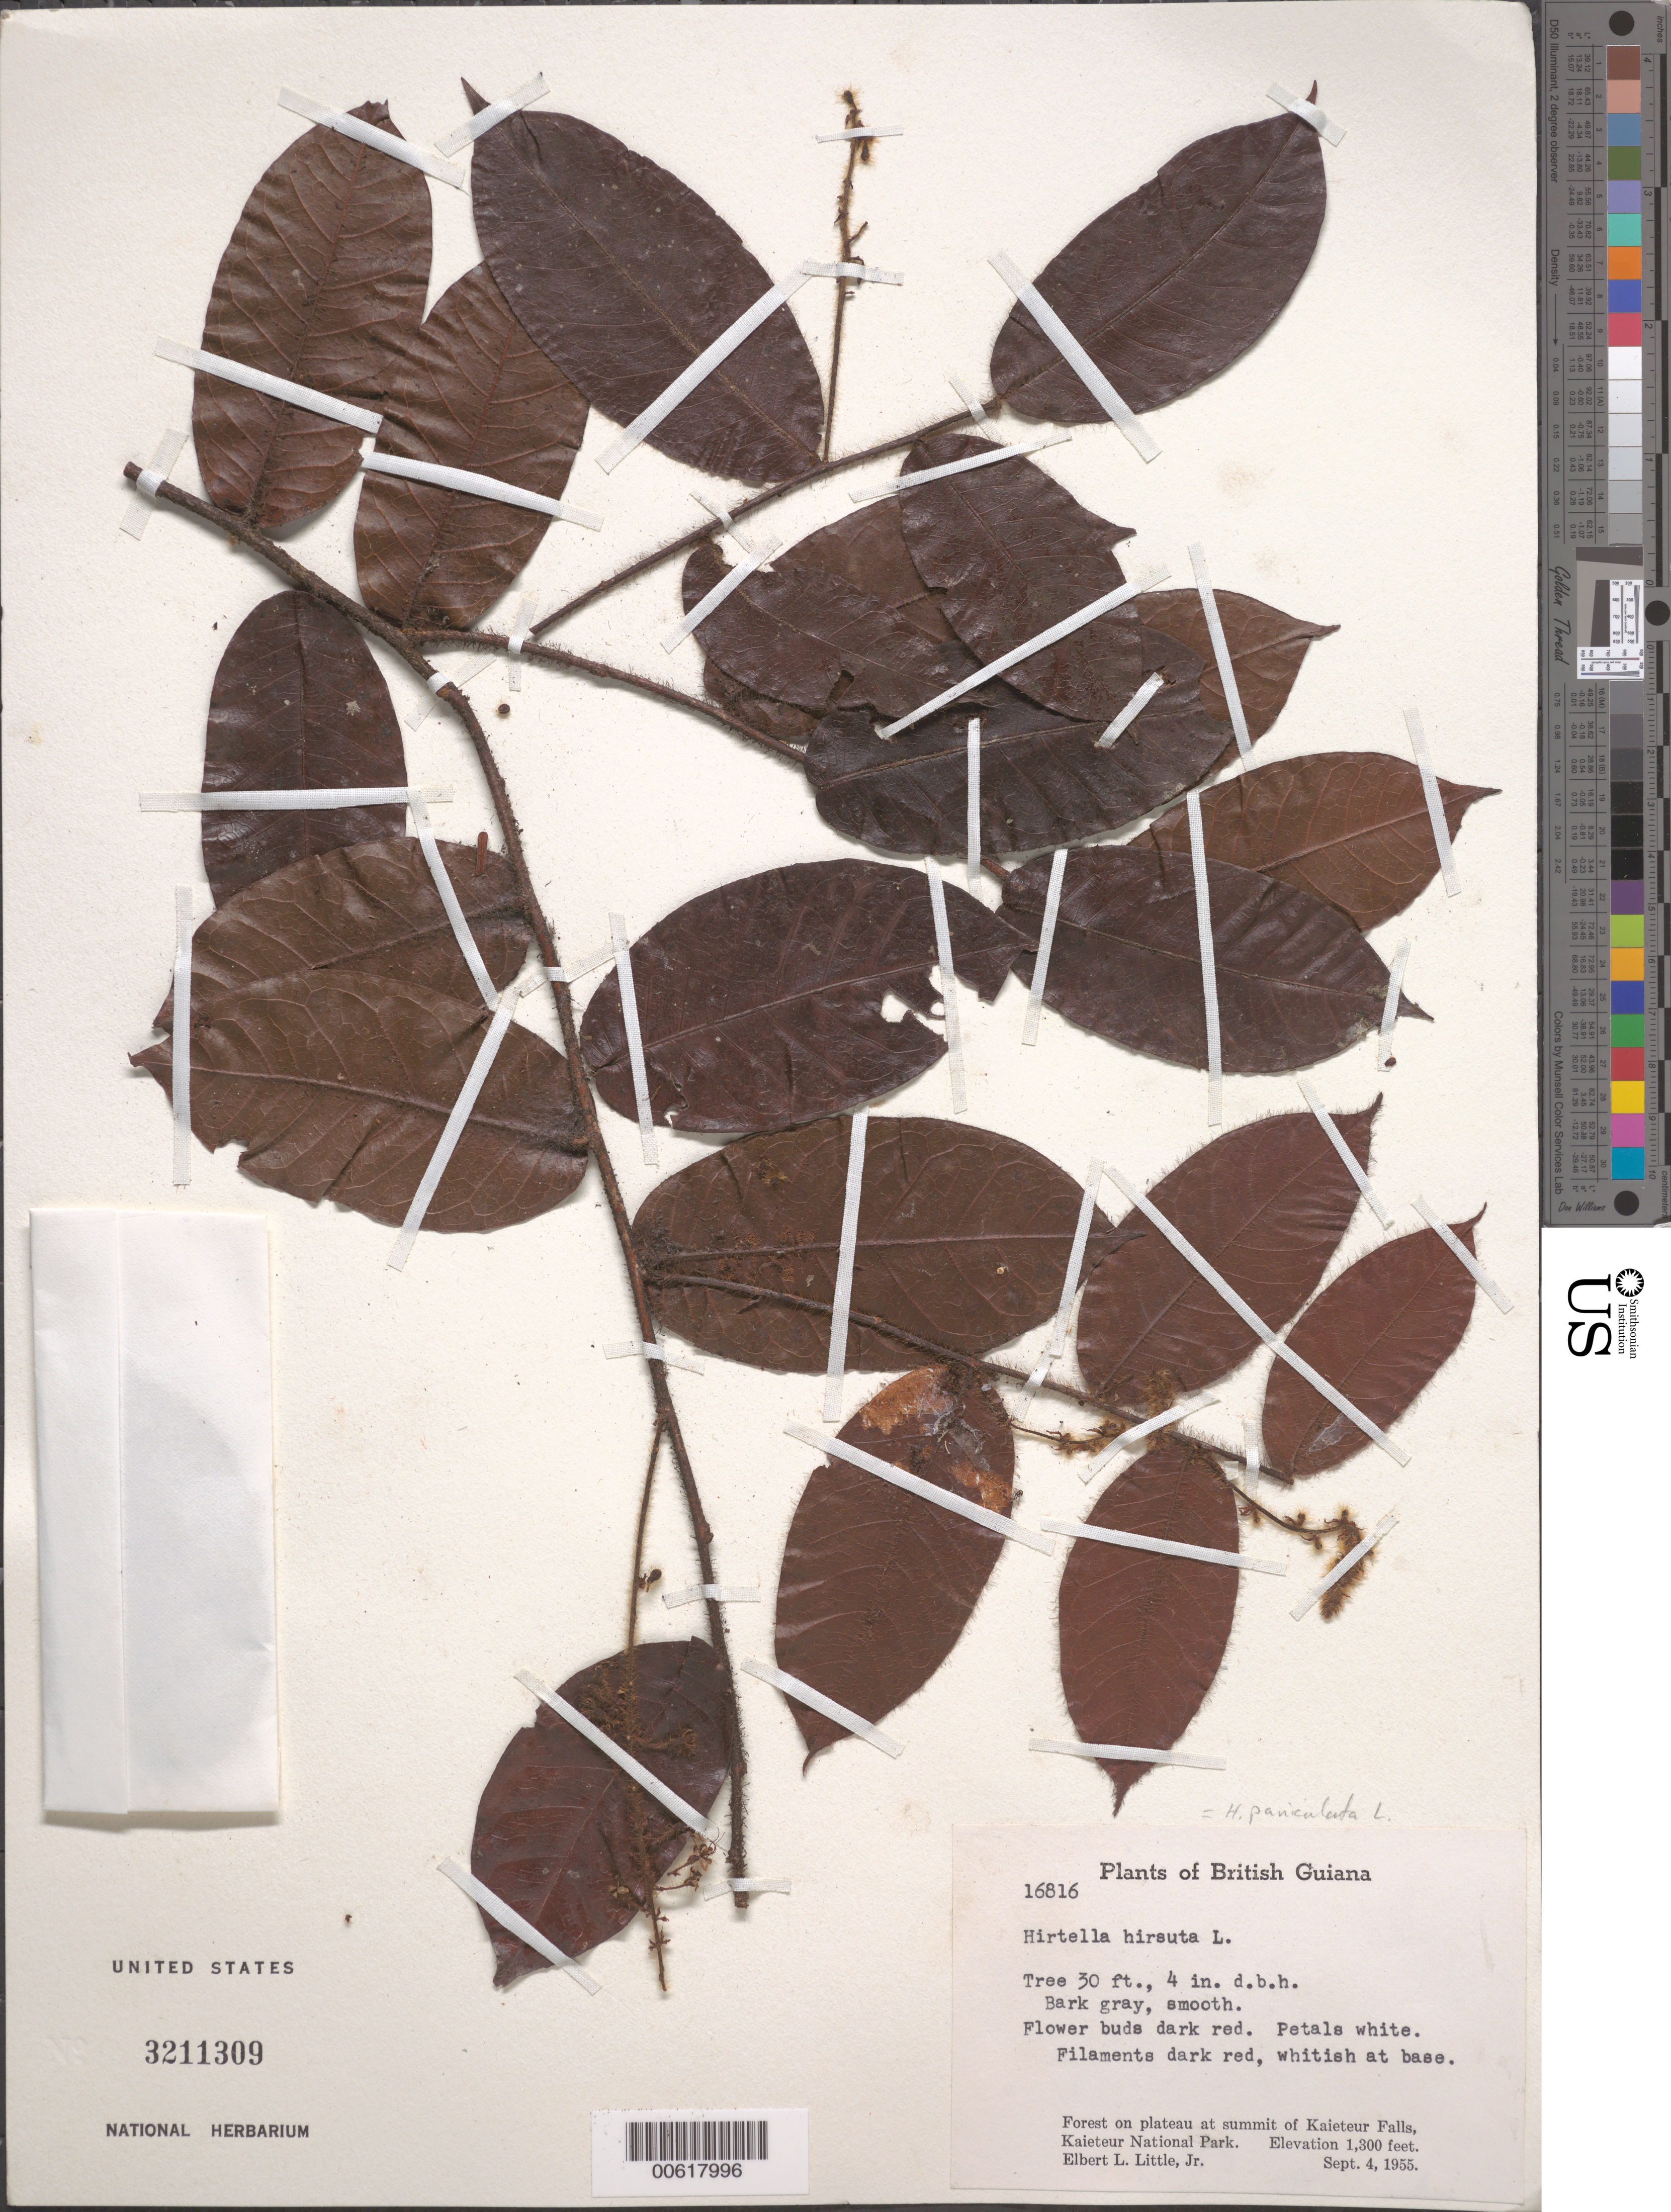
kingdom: Plantae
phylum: Tracheophyta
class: Magnoliopsida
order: Malpighiales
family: Chrysobalanaceae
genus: Hirtella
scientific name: Hirtella paniculata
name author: Sw.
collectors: E. L. Little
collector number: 16816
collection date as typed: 4-Sep-55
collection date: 1955-09-04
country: Guyana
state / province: Potaro-Siparuni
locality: Kaieteur National Park, Kaieteur Falls, summit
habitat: Forest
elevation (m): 390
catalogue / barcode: US 3211309